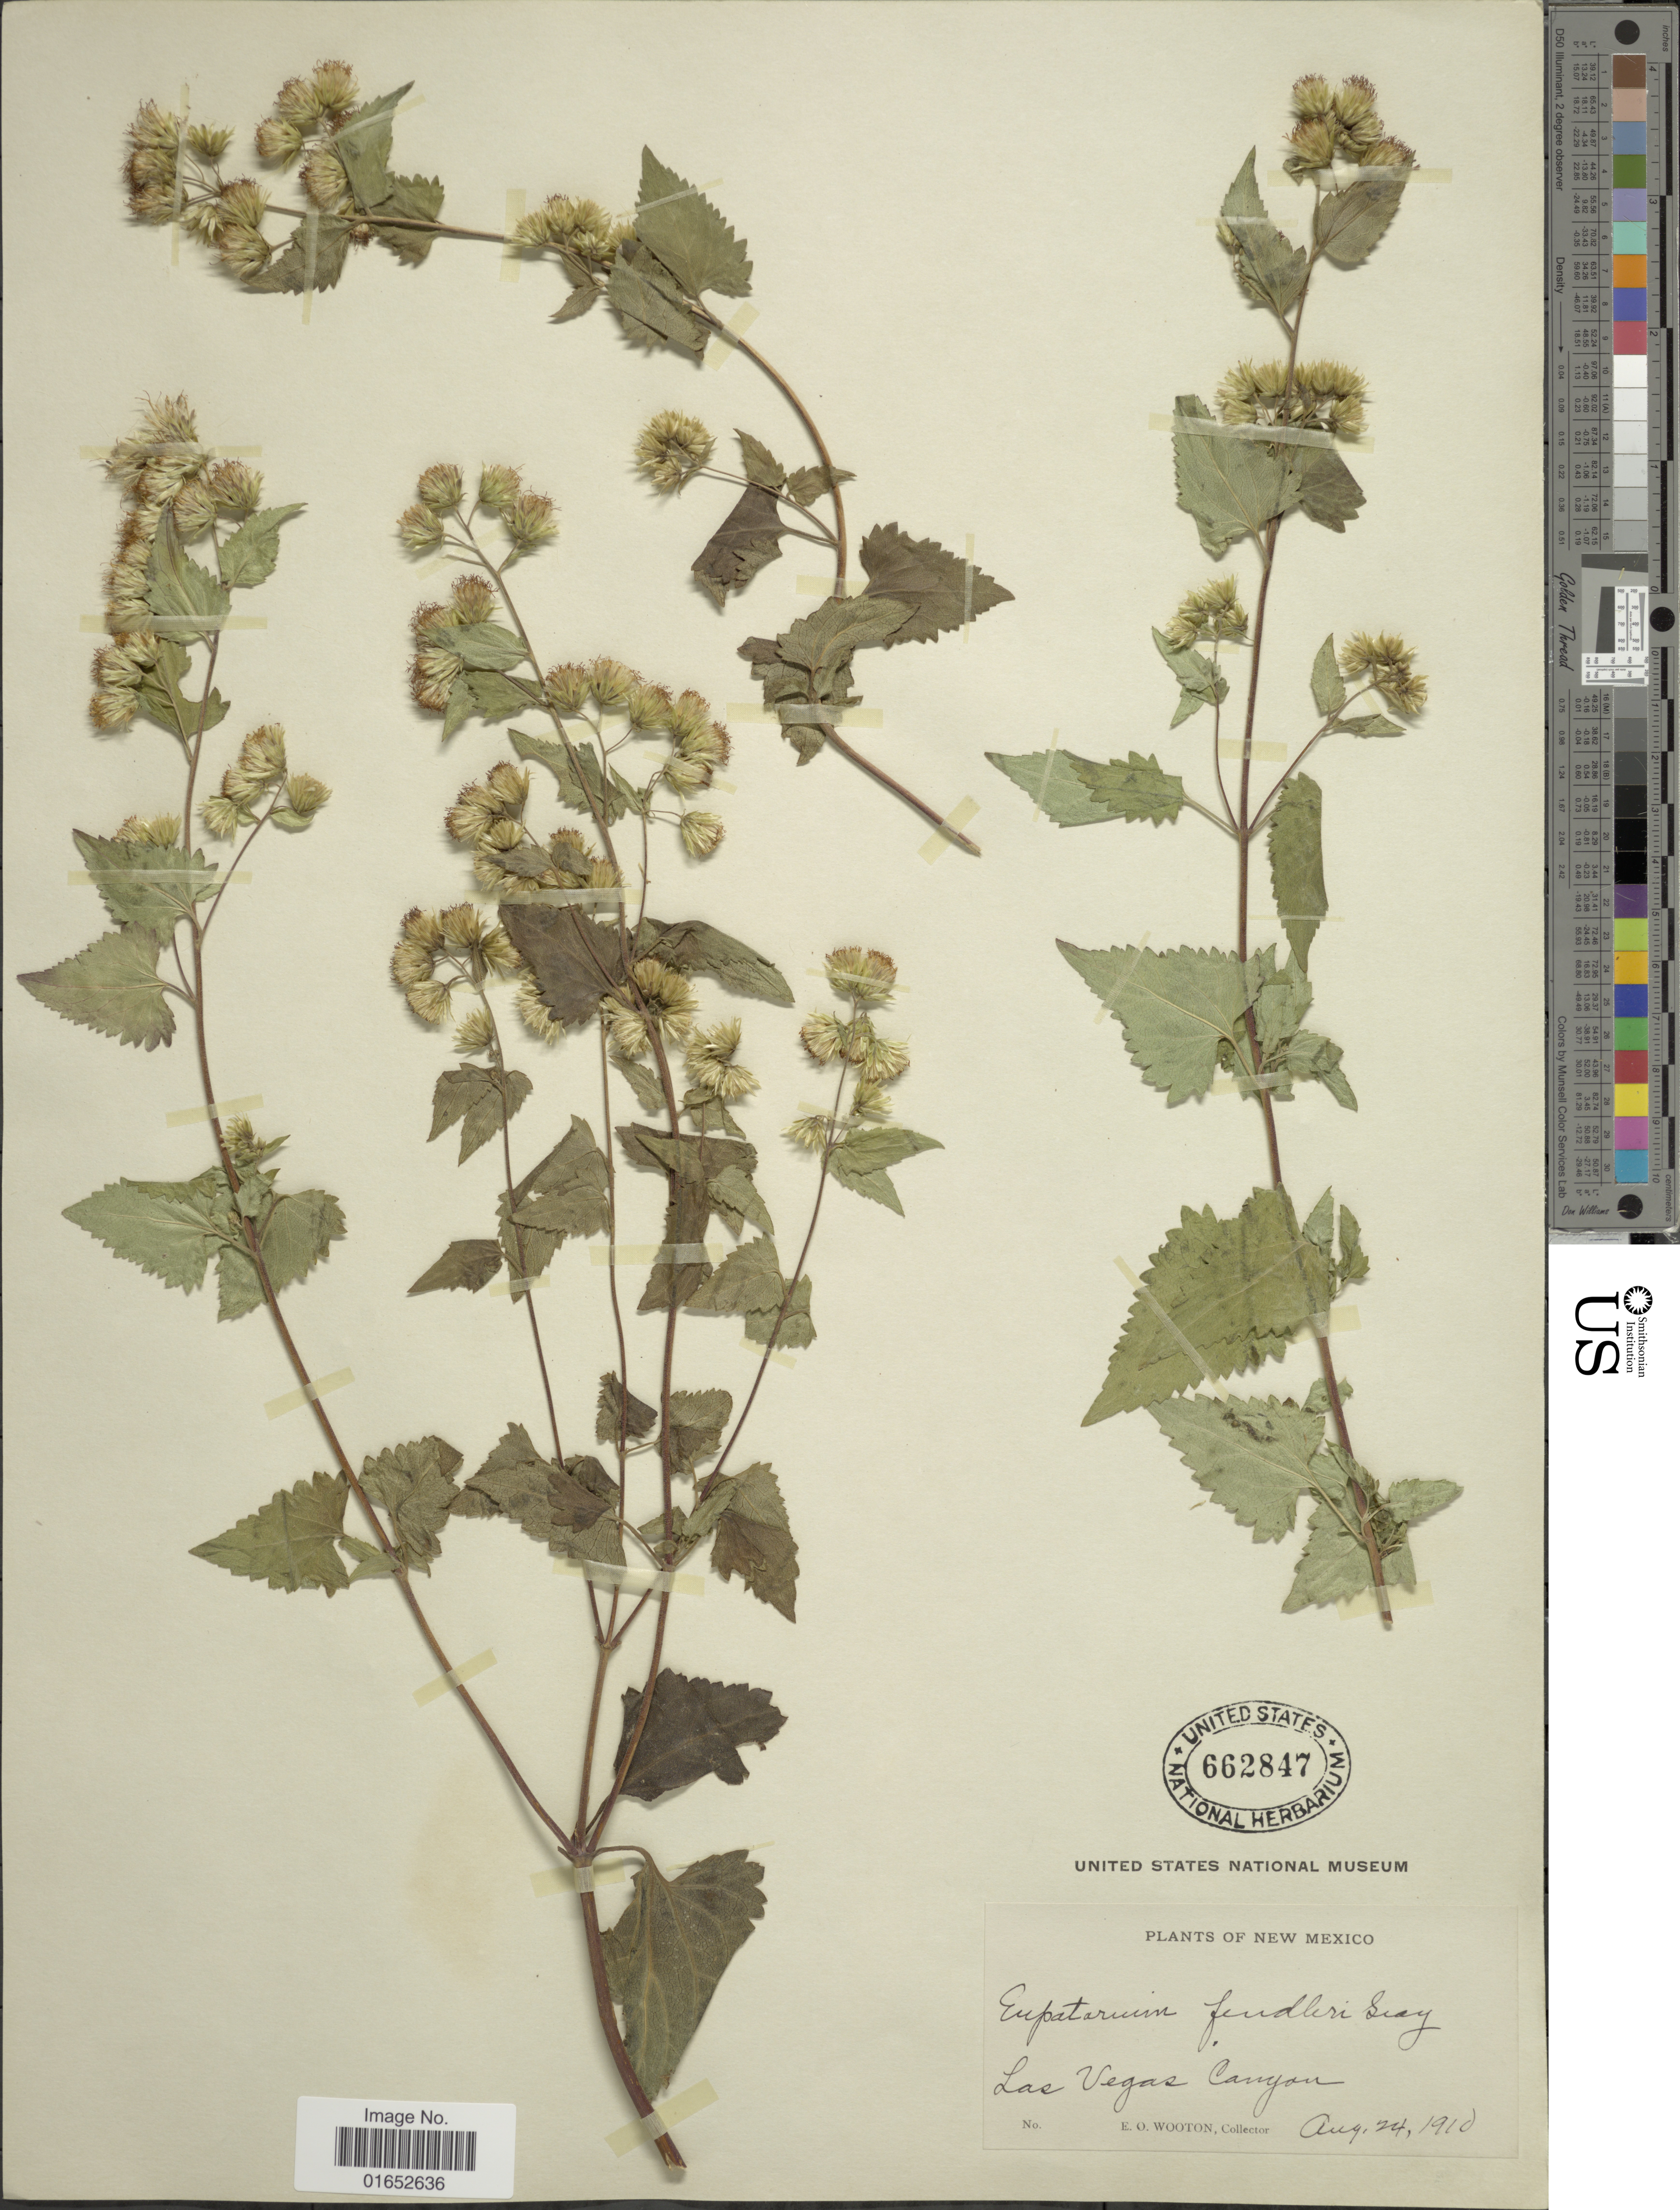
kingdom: Plantae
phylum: Tracheophyta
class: Magnoliopsida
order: Asterales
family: Asteraceae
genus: Brickelliastrum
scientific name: Brickelliastrum fendleri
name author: (A. Gray) R.M. King & H. Rob.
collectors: E. O. Wooton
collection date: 1910-08-24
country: United States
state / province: New Mexico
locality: Las Vegas Canyon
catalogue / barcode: US 662847